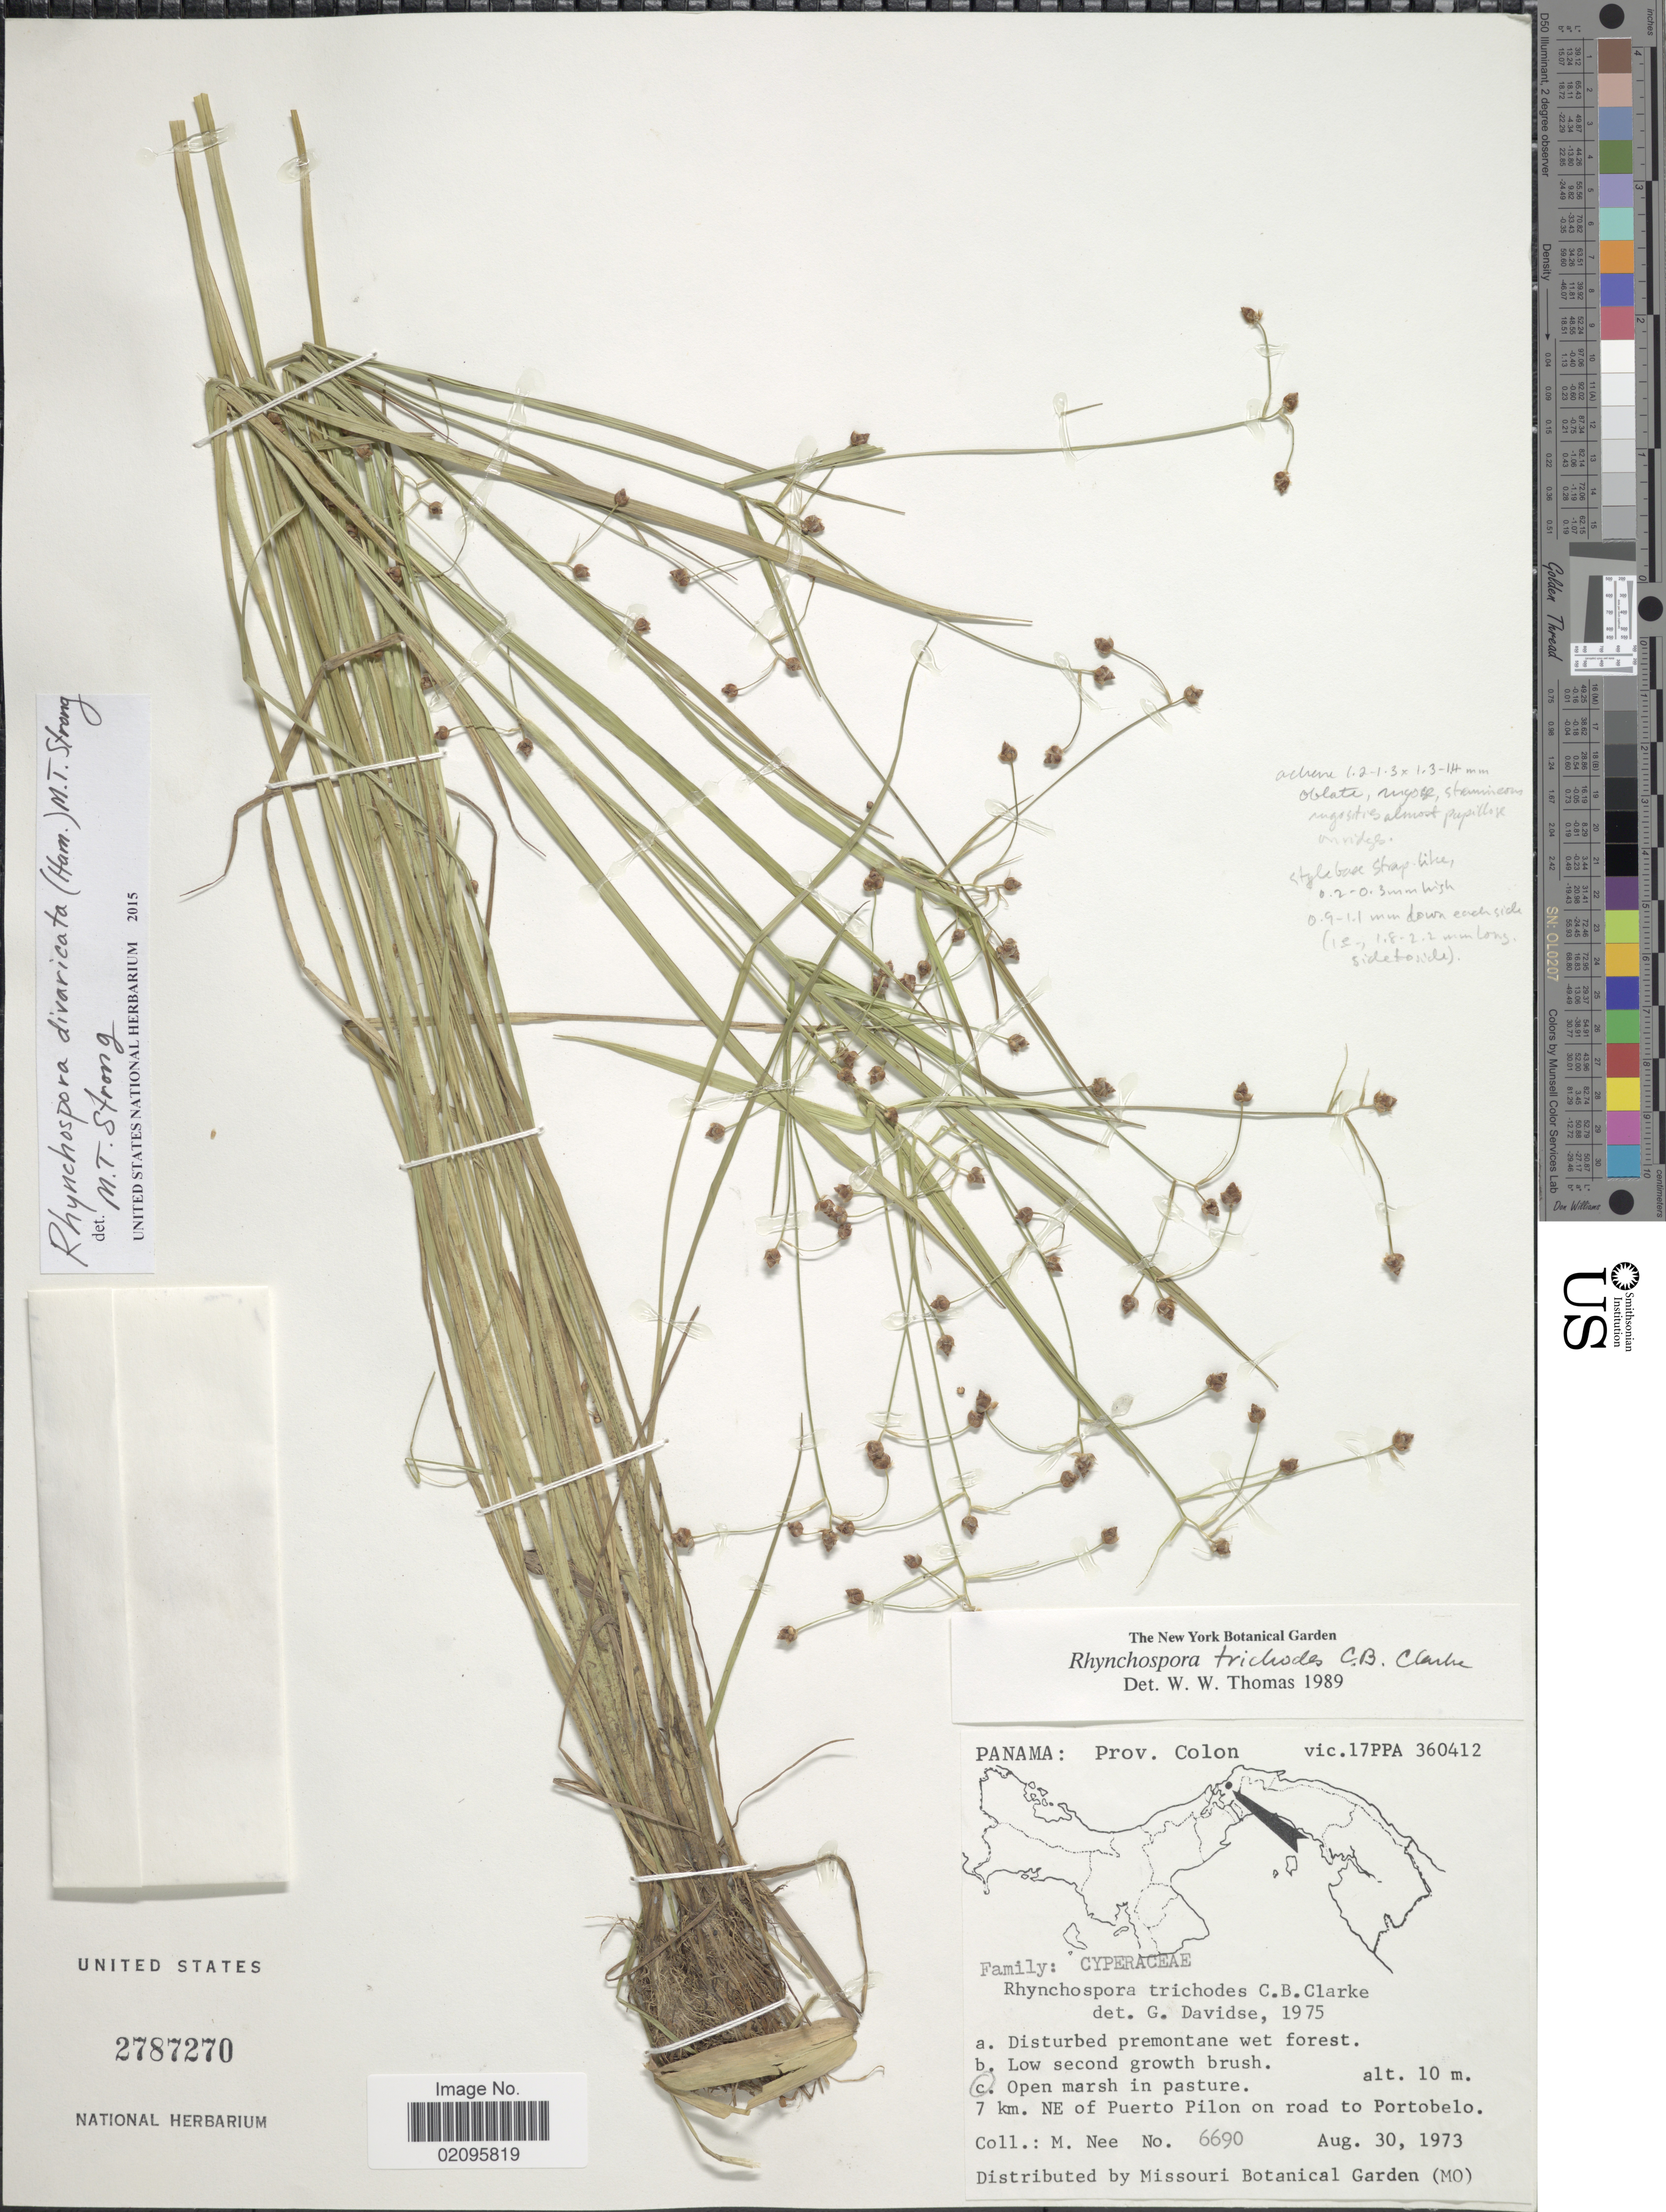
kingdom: Plantae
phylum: Tracheophyta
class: Liliopsida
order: Poales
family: Cyperaceae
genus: Rhynchospora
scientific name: Rhynchospora divaricata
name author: (Ham.) M.T. Strong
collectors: M. Nee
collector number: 6690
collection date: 1973-08-30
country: Panama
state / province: Colón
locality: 7 km. NE of Puerto Pilon on road to Portobelo.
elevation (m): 10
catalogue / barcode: US 2787270